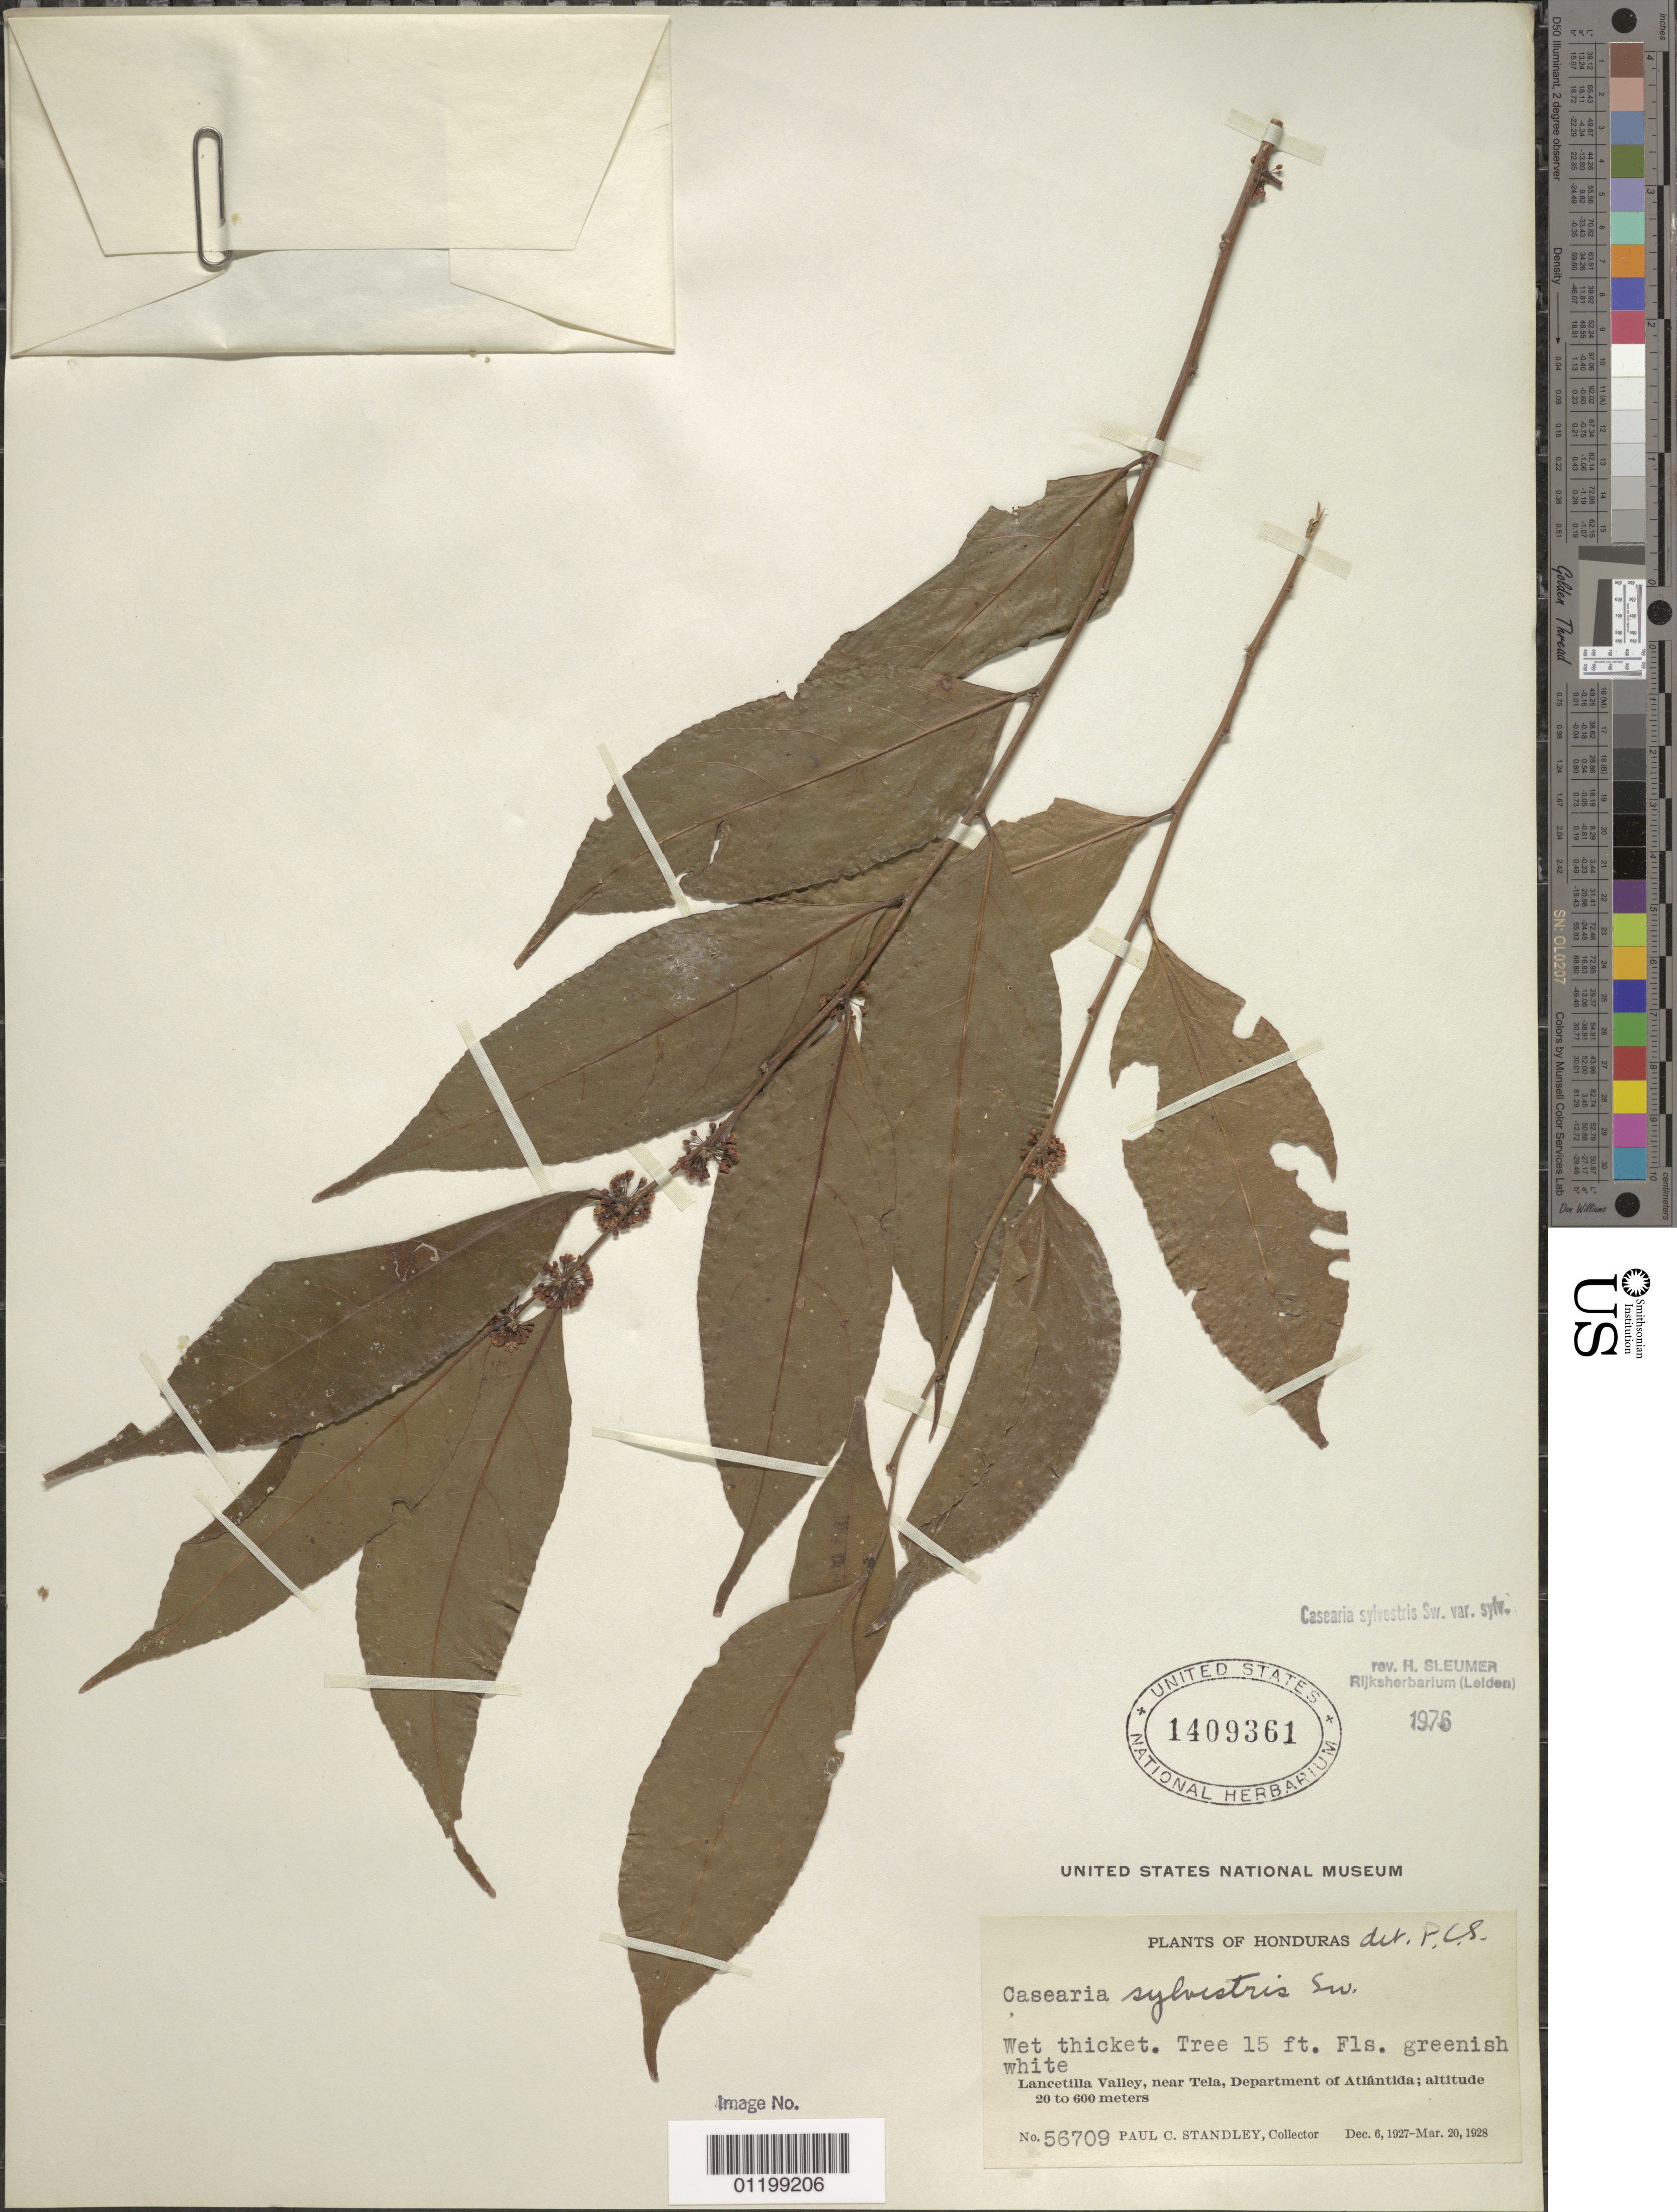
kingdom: Plantae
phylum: Tracheophyta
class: Magnoliopsida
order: Malpighiales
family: Salicaceae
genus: Casearia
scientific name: Casearia sylvestris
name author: Sw.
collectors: P. C. Standley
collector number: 56709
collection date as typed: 06 Dec 1927 to 20 Mar 1928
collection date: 1927-12-06/1928-03-20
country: Honduras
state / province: Atlántida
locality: Lancetilla Valley, near Tela, Department of Atlántida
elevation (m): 20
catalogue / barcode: US 1409361